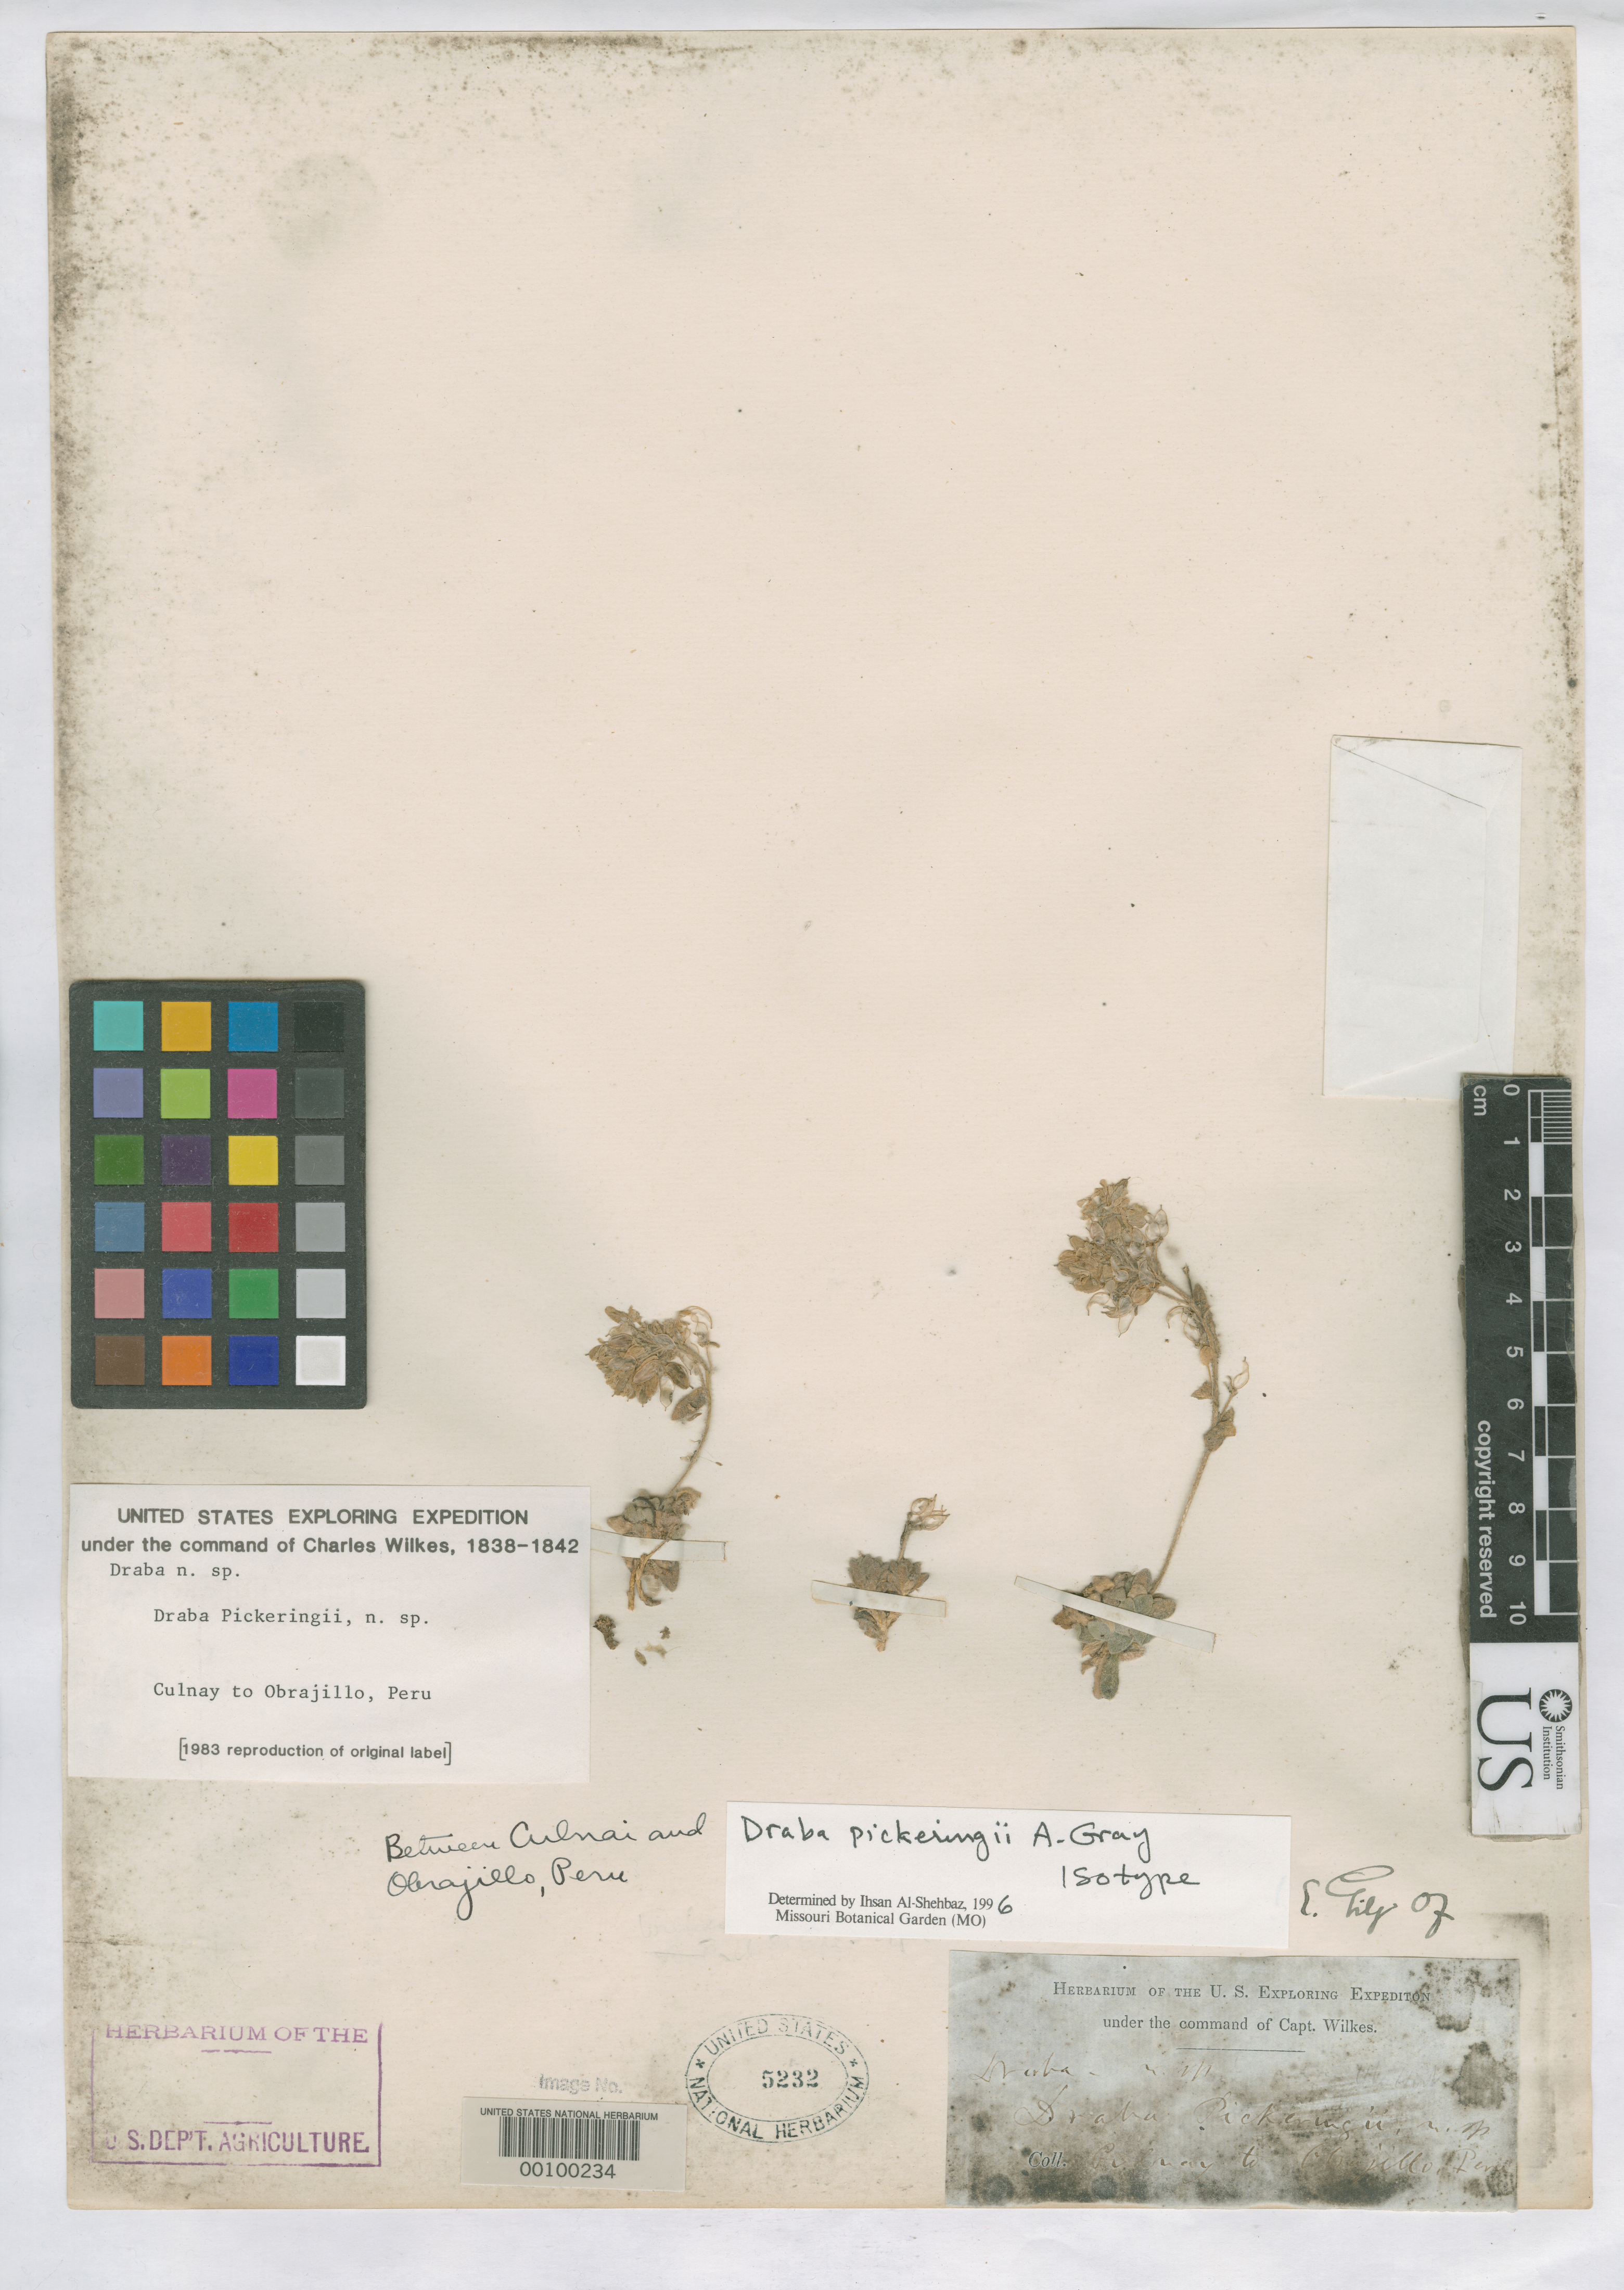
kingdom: Plantae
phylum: Tracheophyta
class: Magnoliopsida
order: Brassicales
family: Brassicaceae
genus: Draba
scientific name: Draba pickeringii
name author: A. Gray in Wilkes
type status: Isotype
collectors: Wilkes Explor. Exped.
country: Peru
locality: Andes Mountains, between Culnai and Obrajillo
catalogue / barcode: US 5232